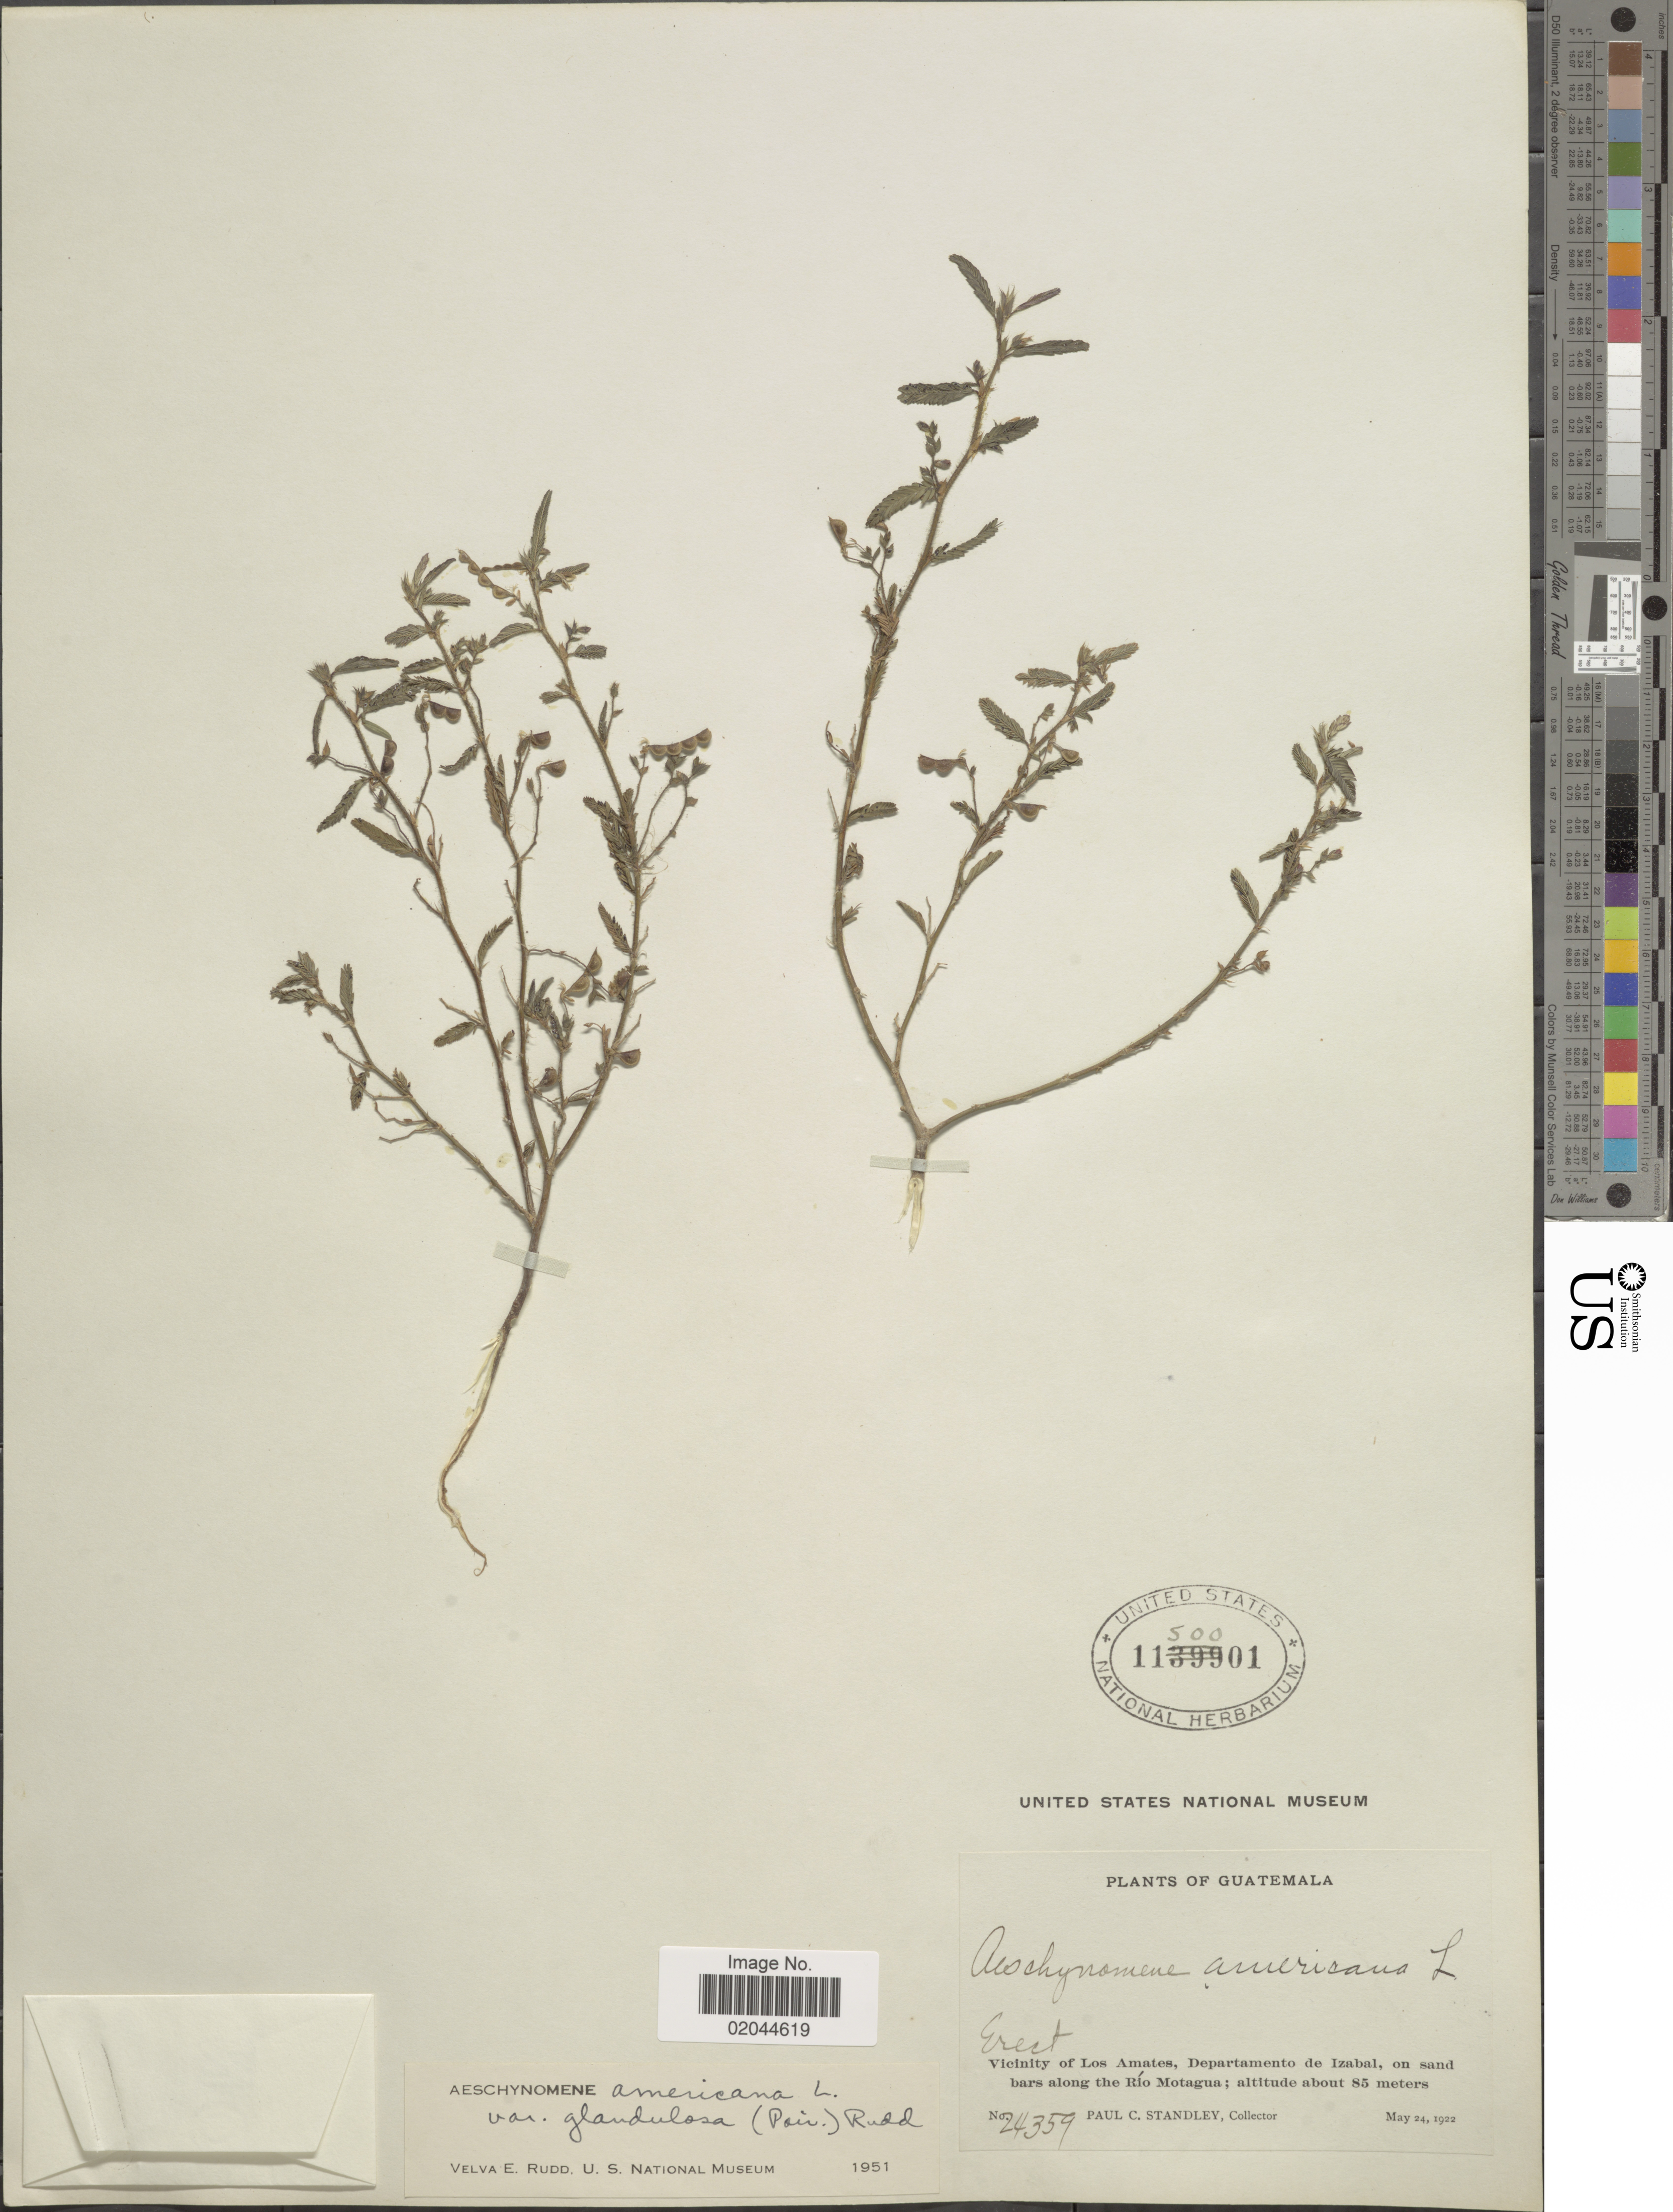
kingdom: Plantae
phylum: Tracheophyta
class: Magnoliopsida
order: Fabales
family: Fabaceae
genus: Aeschynomene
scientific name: Aeschynomene americana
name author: L.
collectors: P. C. Standley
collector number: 24359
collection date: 1922-05-24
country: Guatemala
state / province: Izabal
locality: Vicinity of Los Amtes, on sand bars along the Rio Motagua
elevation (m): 85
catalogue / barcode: US 1150001